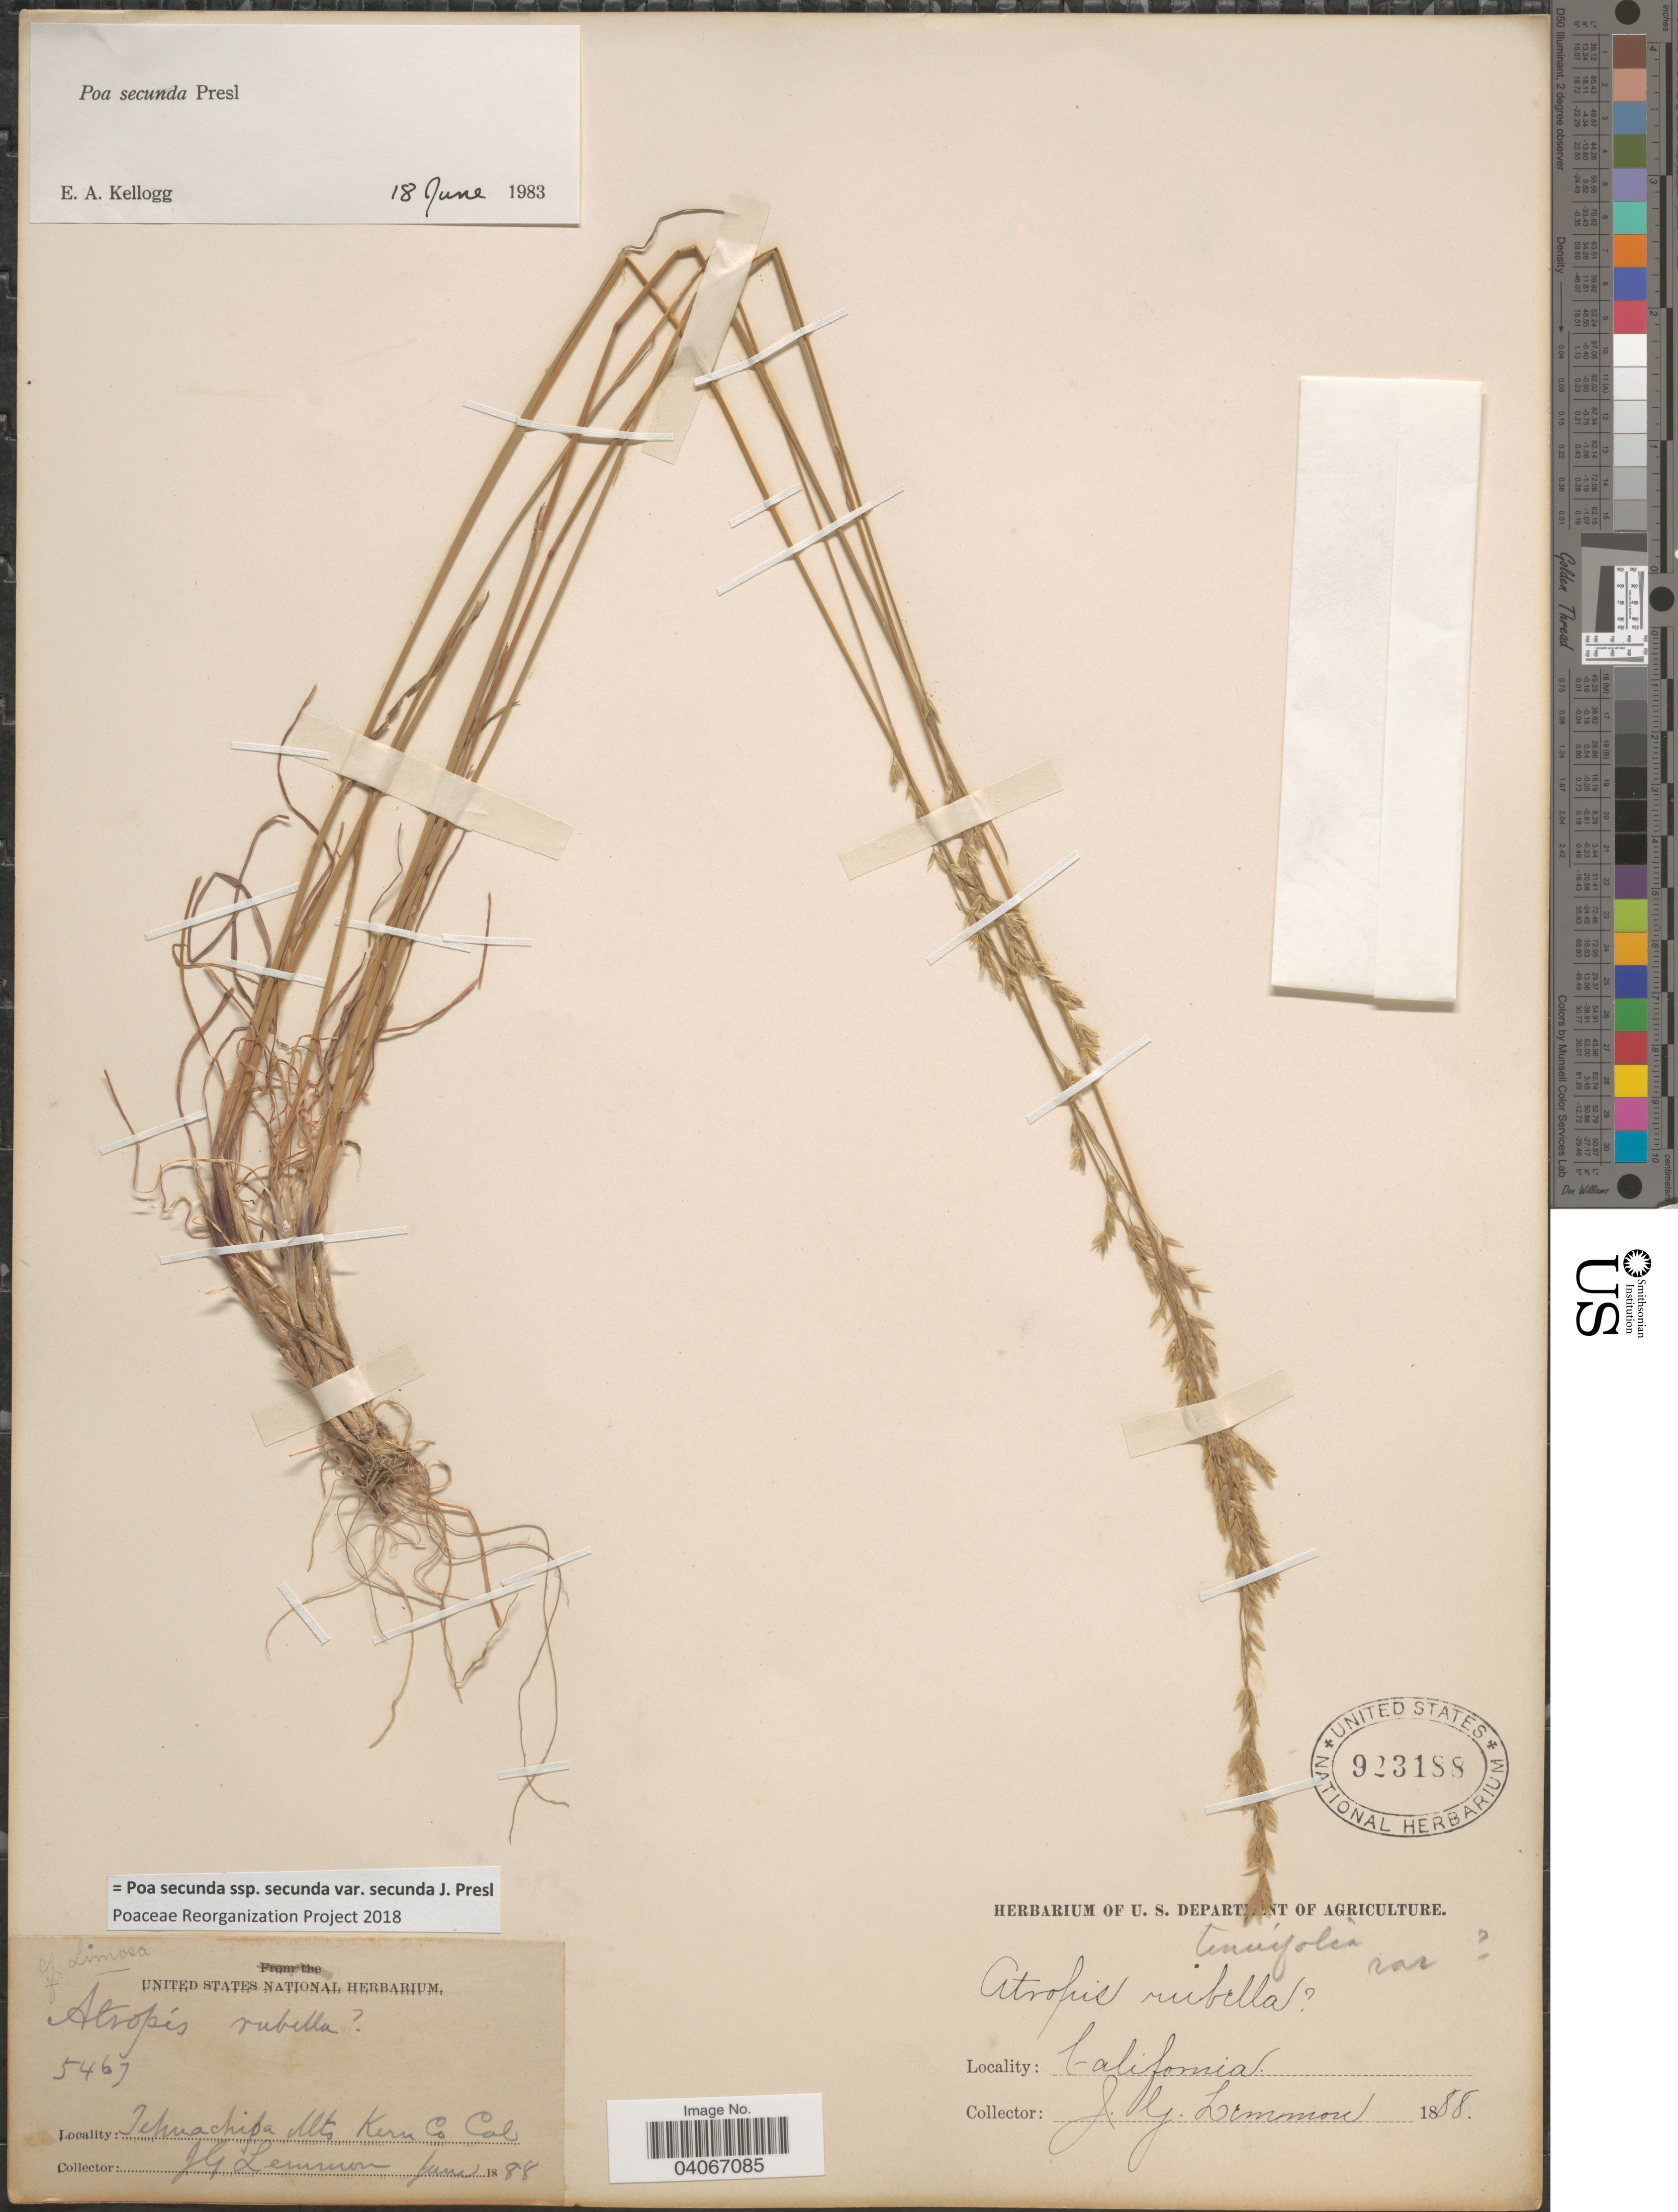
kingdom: Plantae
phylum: Tracheophyta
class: Liliopsida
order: Poales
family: Poaceae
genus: Poa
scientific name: Poa secunda subsp. secunda var. secunda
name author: J. Presl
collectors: J. Lemmon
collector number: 5467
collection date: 1888-06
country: United States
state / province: California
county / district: Kern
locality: Tehuachipa Mts, Kern Co.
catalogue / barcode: US 923188